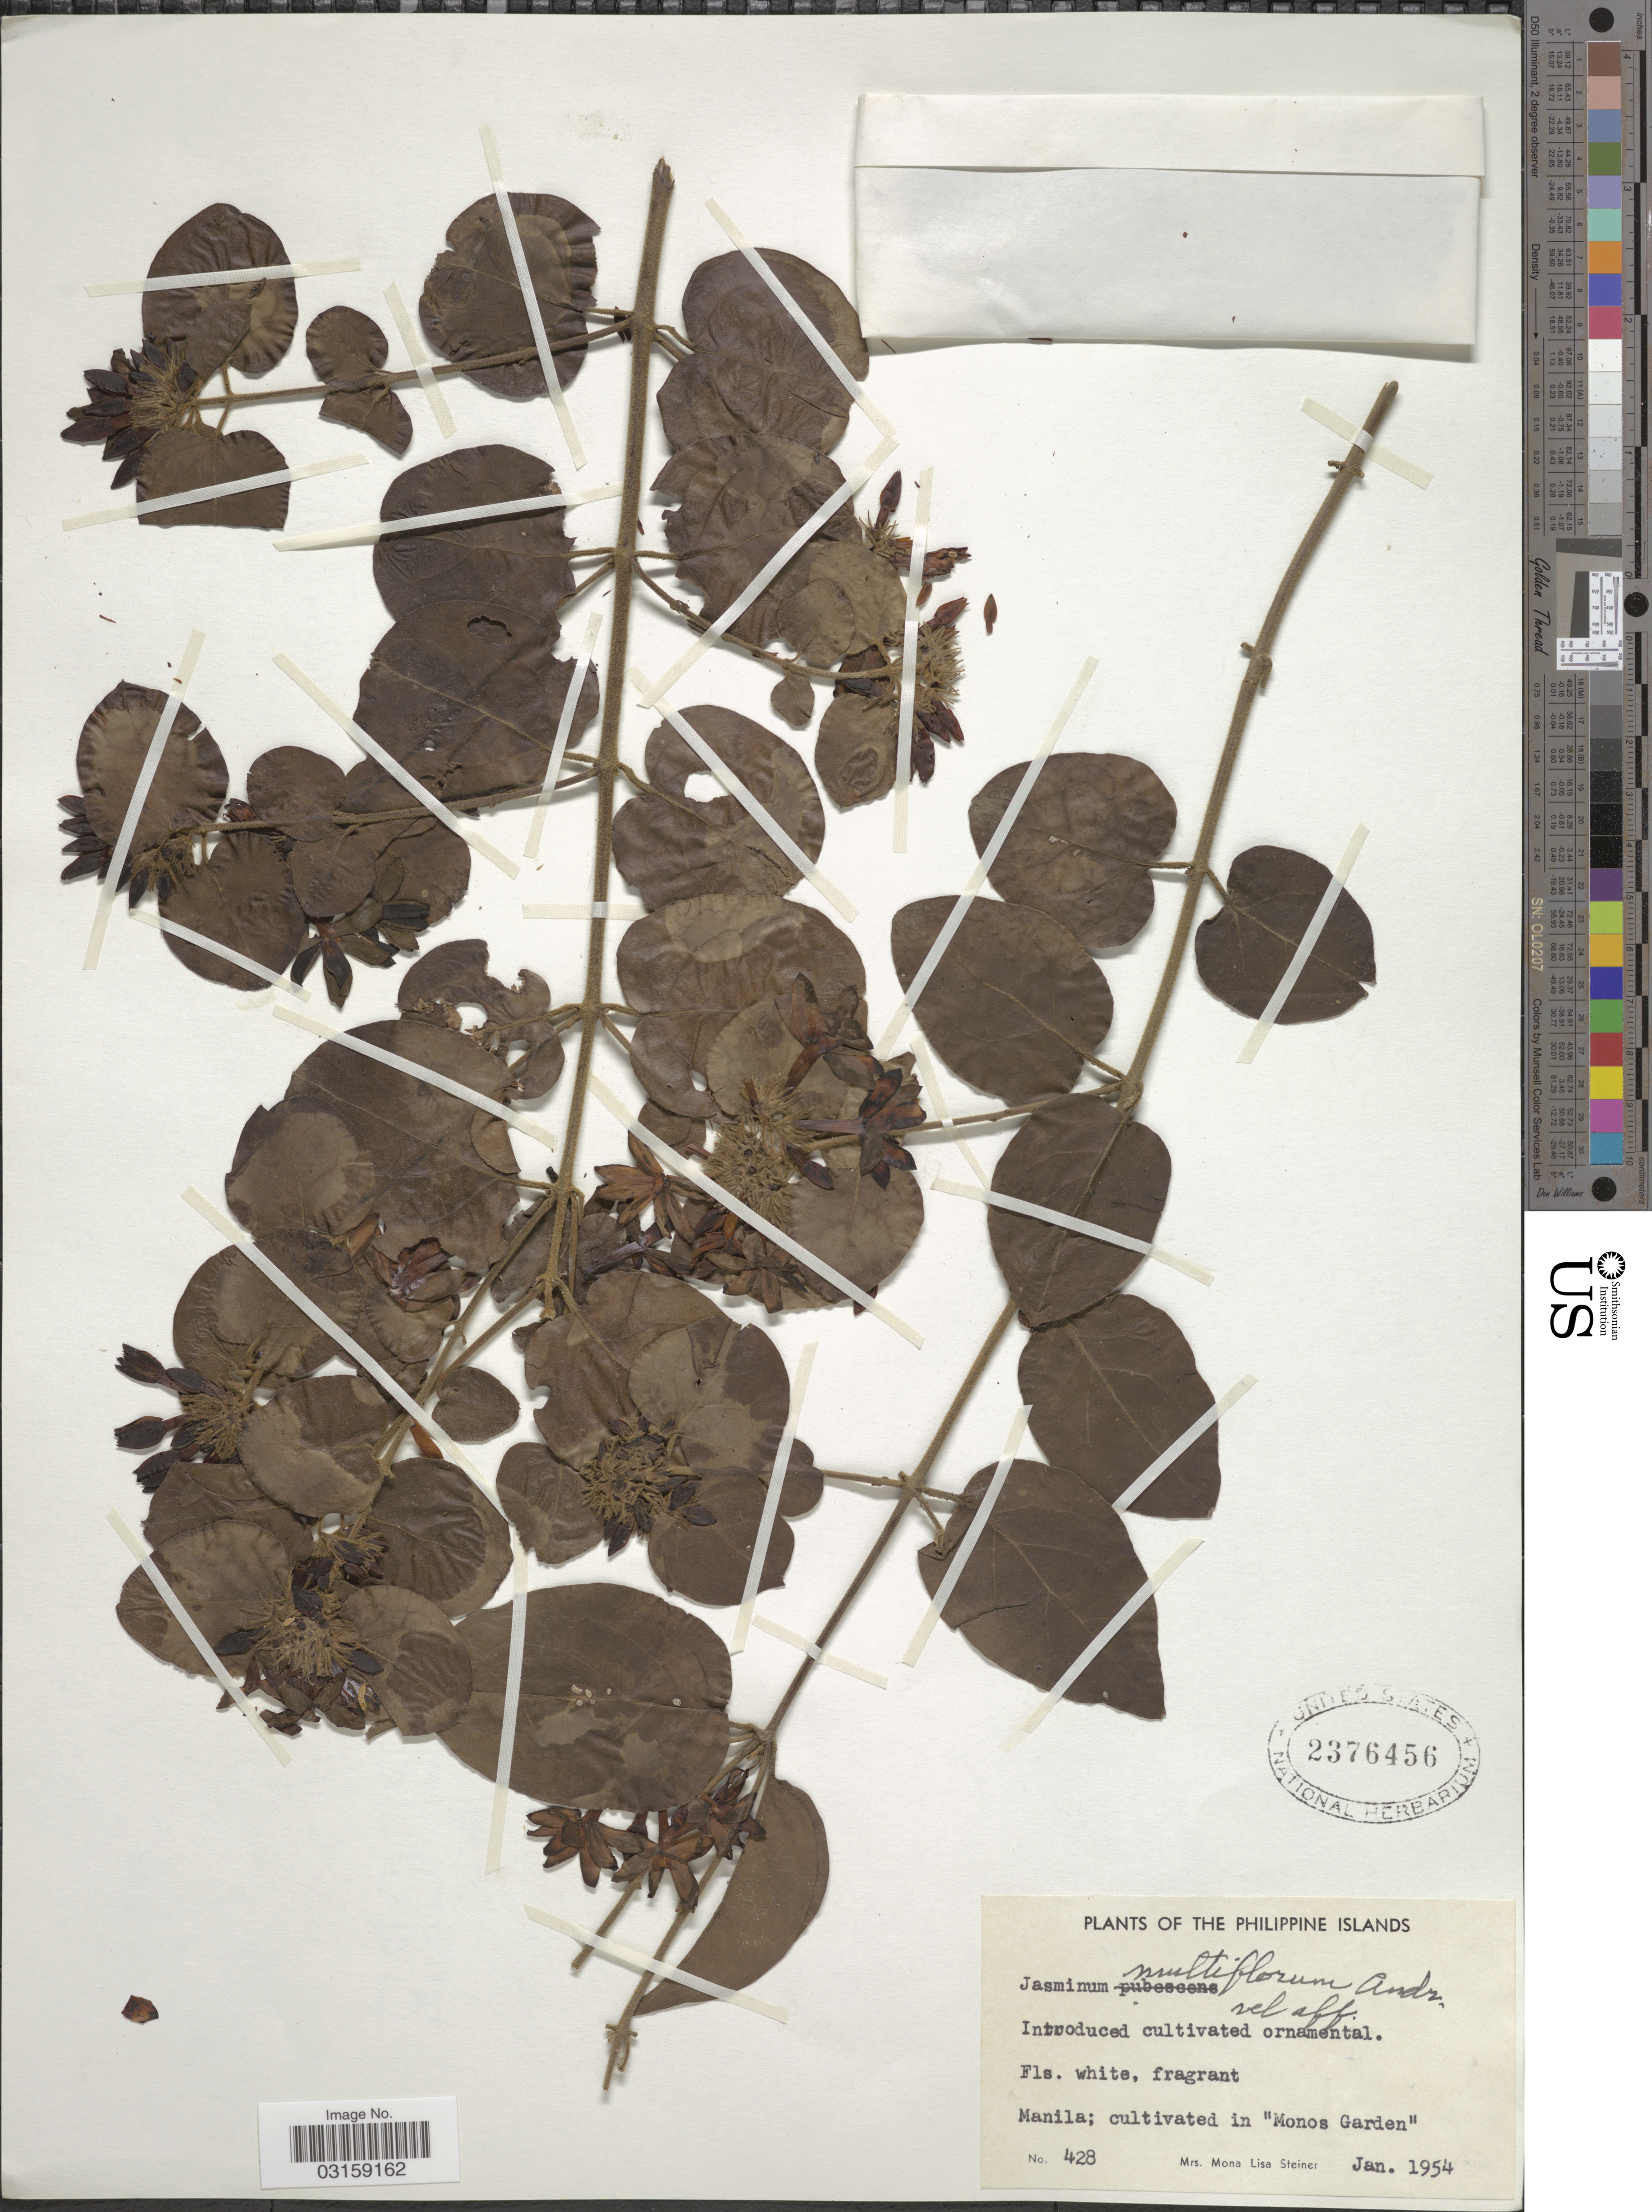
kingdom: Plantae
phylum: Tracheophyta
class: Magnoliopsida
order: Lamiales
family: Oleaceae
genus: Jasminum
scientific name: Jasminum multiflorum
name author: (Burm. f.) Andrews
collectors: M. Steiner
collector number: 428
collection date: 1954-01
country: Philippines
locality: Philippine Islands. Manila; cultivated in "Monos Garden".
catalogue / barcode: US 2376456